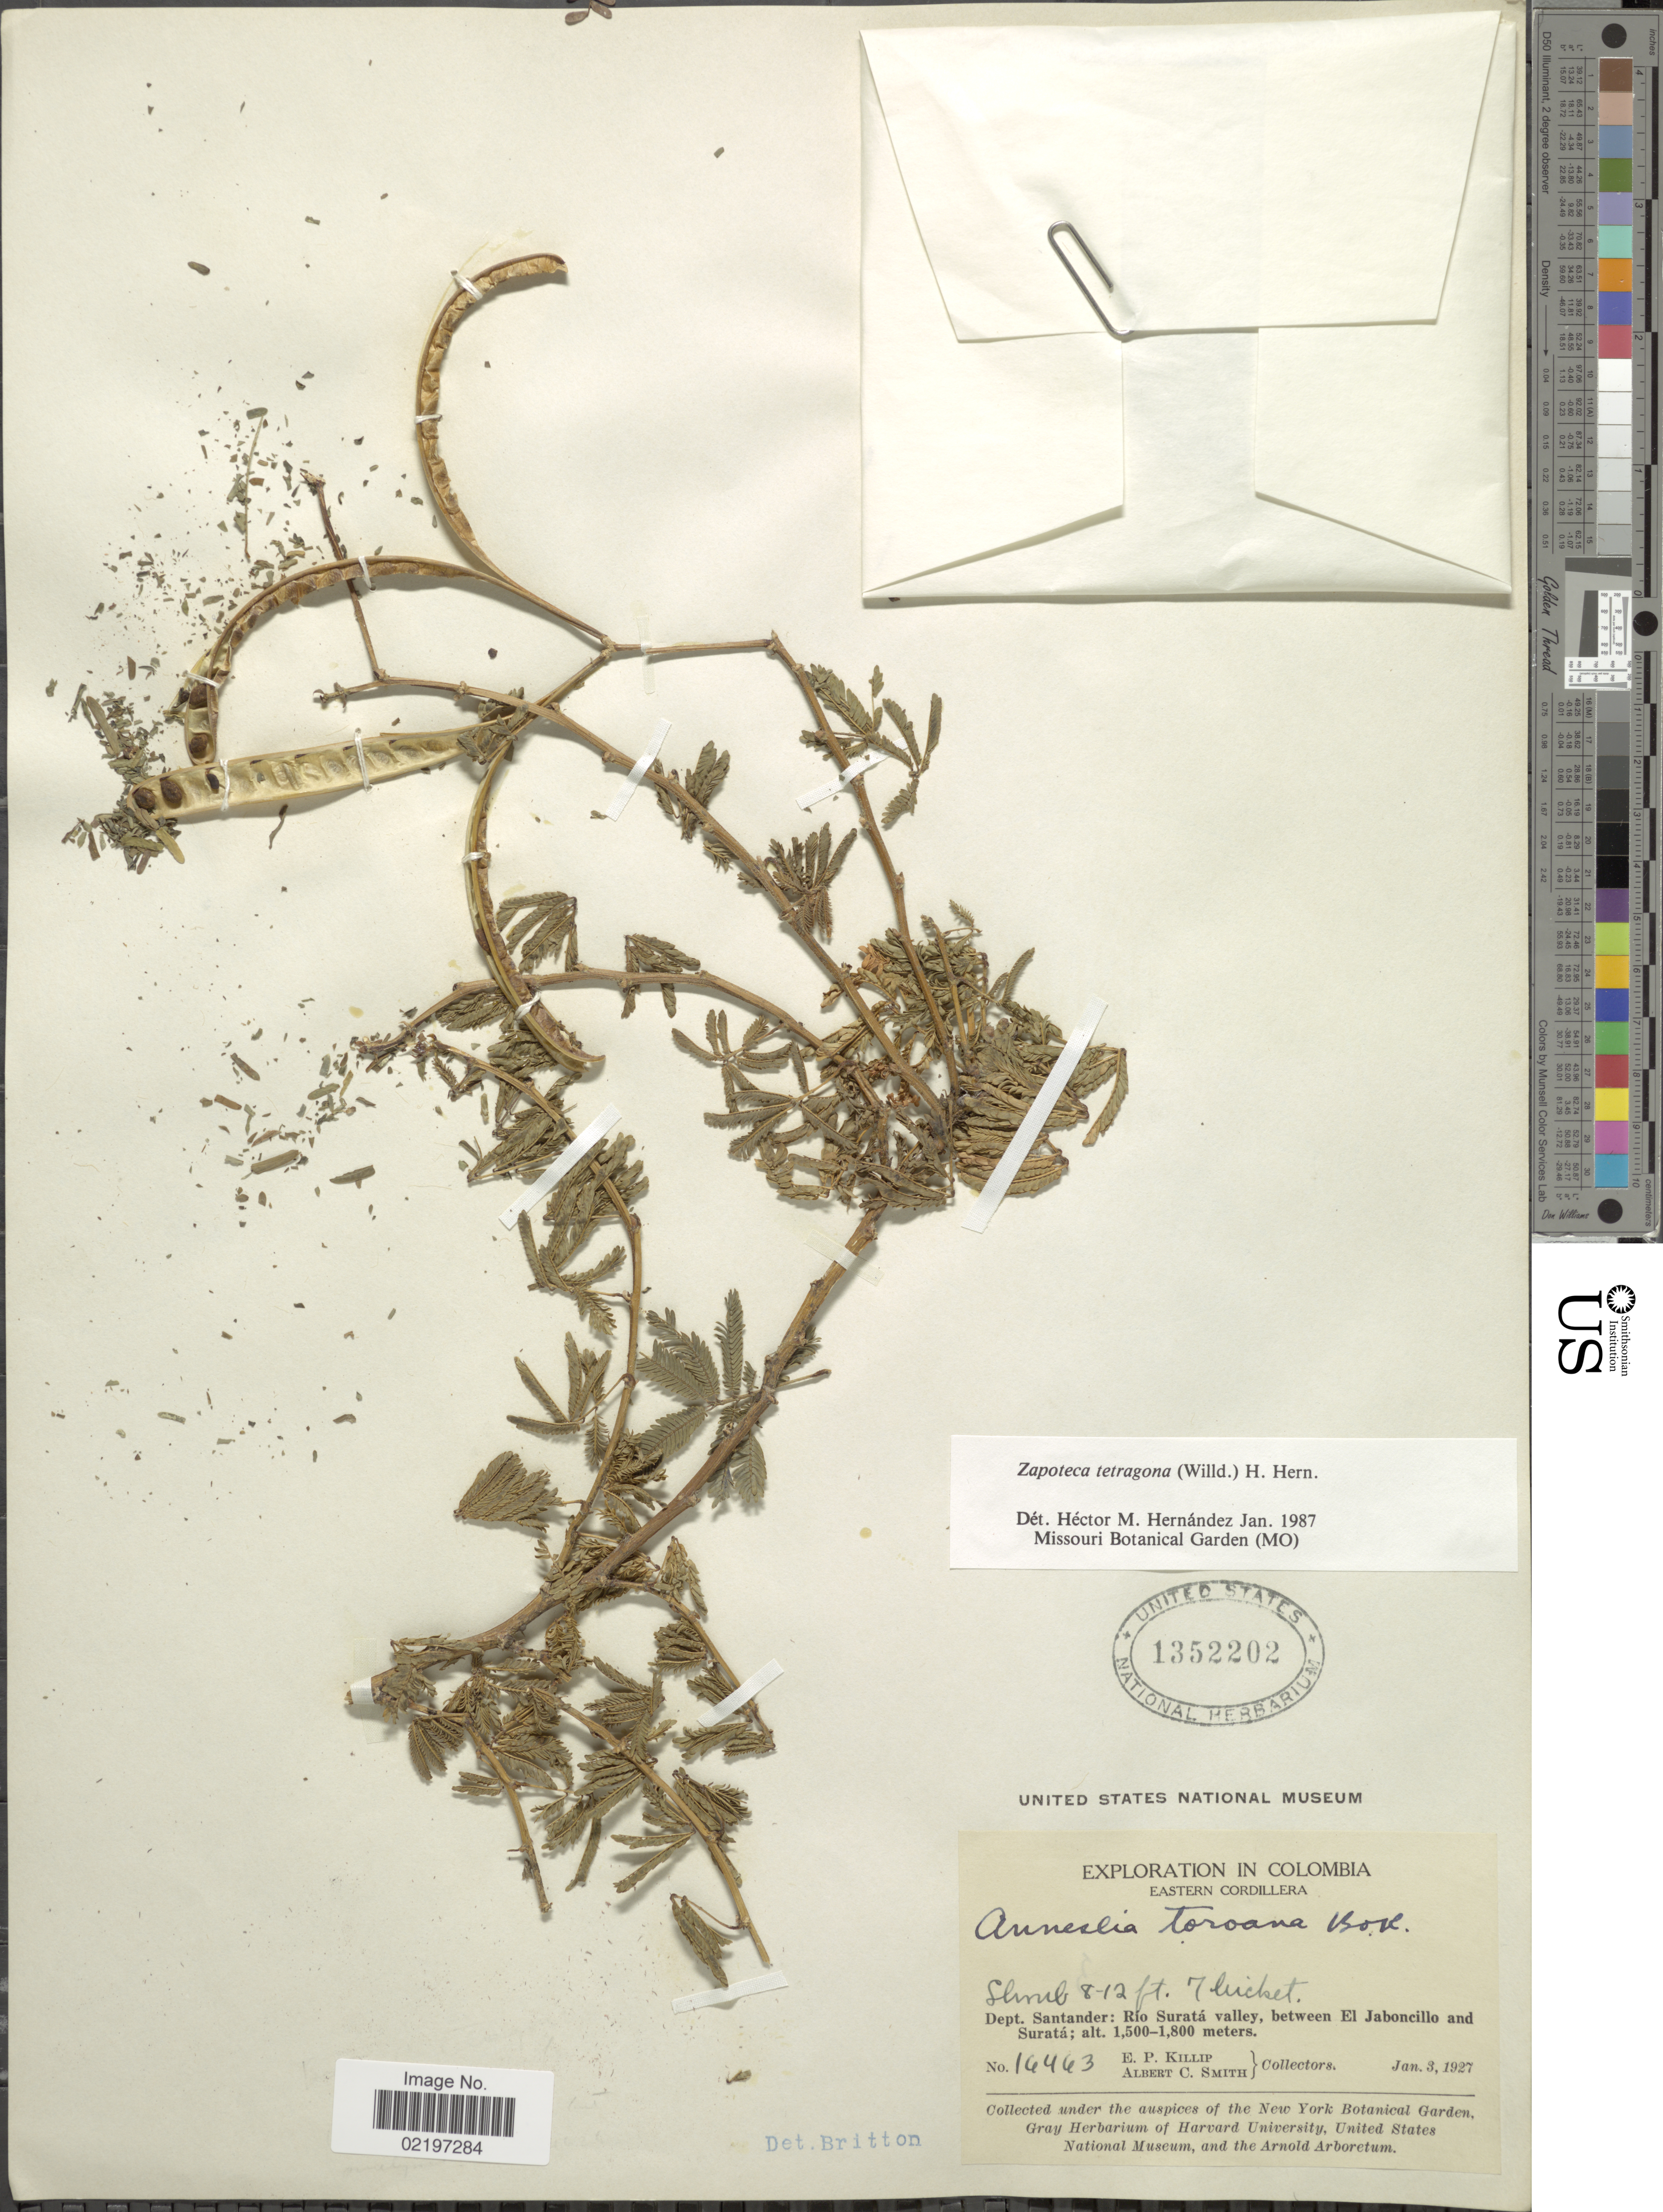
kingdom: Plantae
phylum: Tracheophyta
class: Magnoliopsida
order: Fabales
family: Fabaceae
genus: Zapoteca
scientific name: Zapoteca tetragona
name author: (Willd.) H.M. Hern.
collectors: E. P. Killip & A. C. Smith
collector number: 16463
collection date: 1927-01-03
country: Colombia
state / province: Santander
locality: Dept. Santander: Rio Surata valley, between El Jaboncillo and Surata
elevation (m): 1500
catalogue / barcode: US 1352202